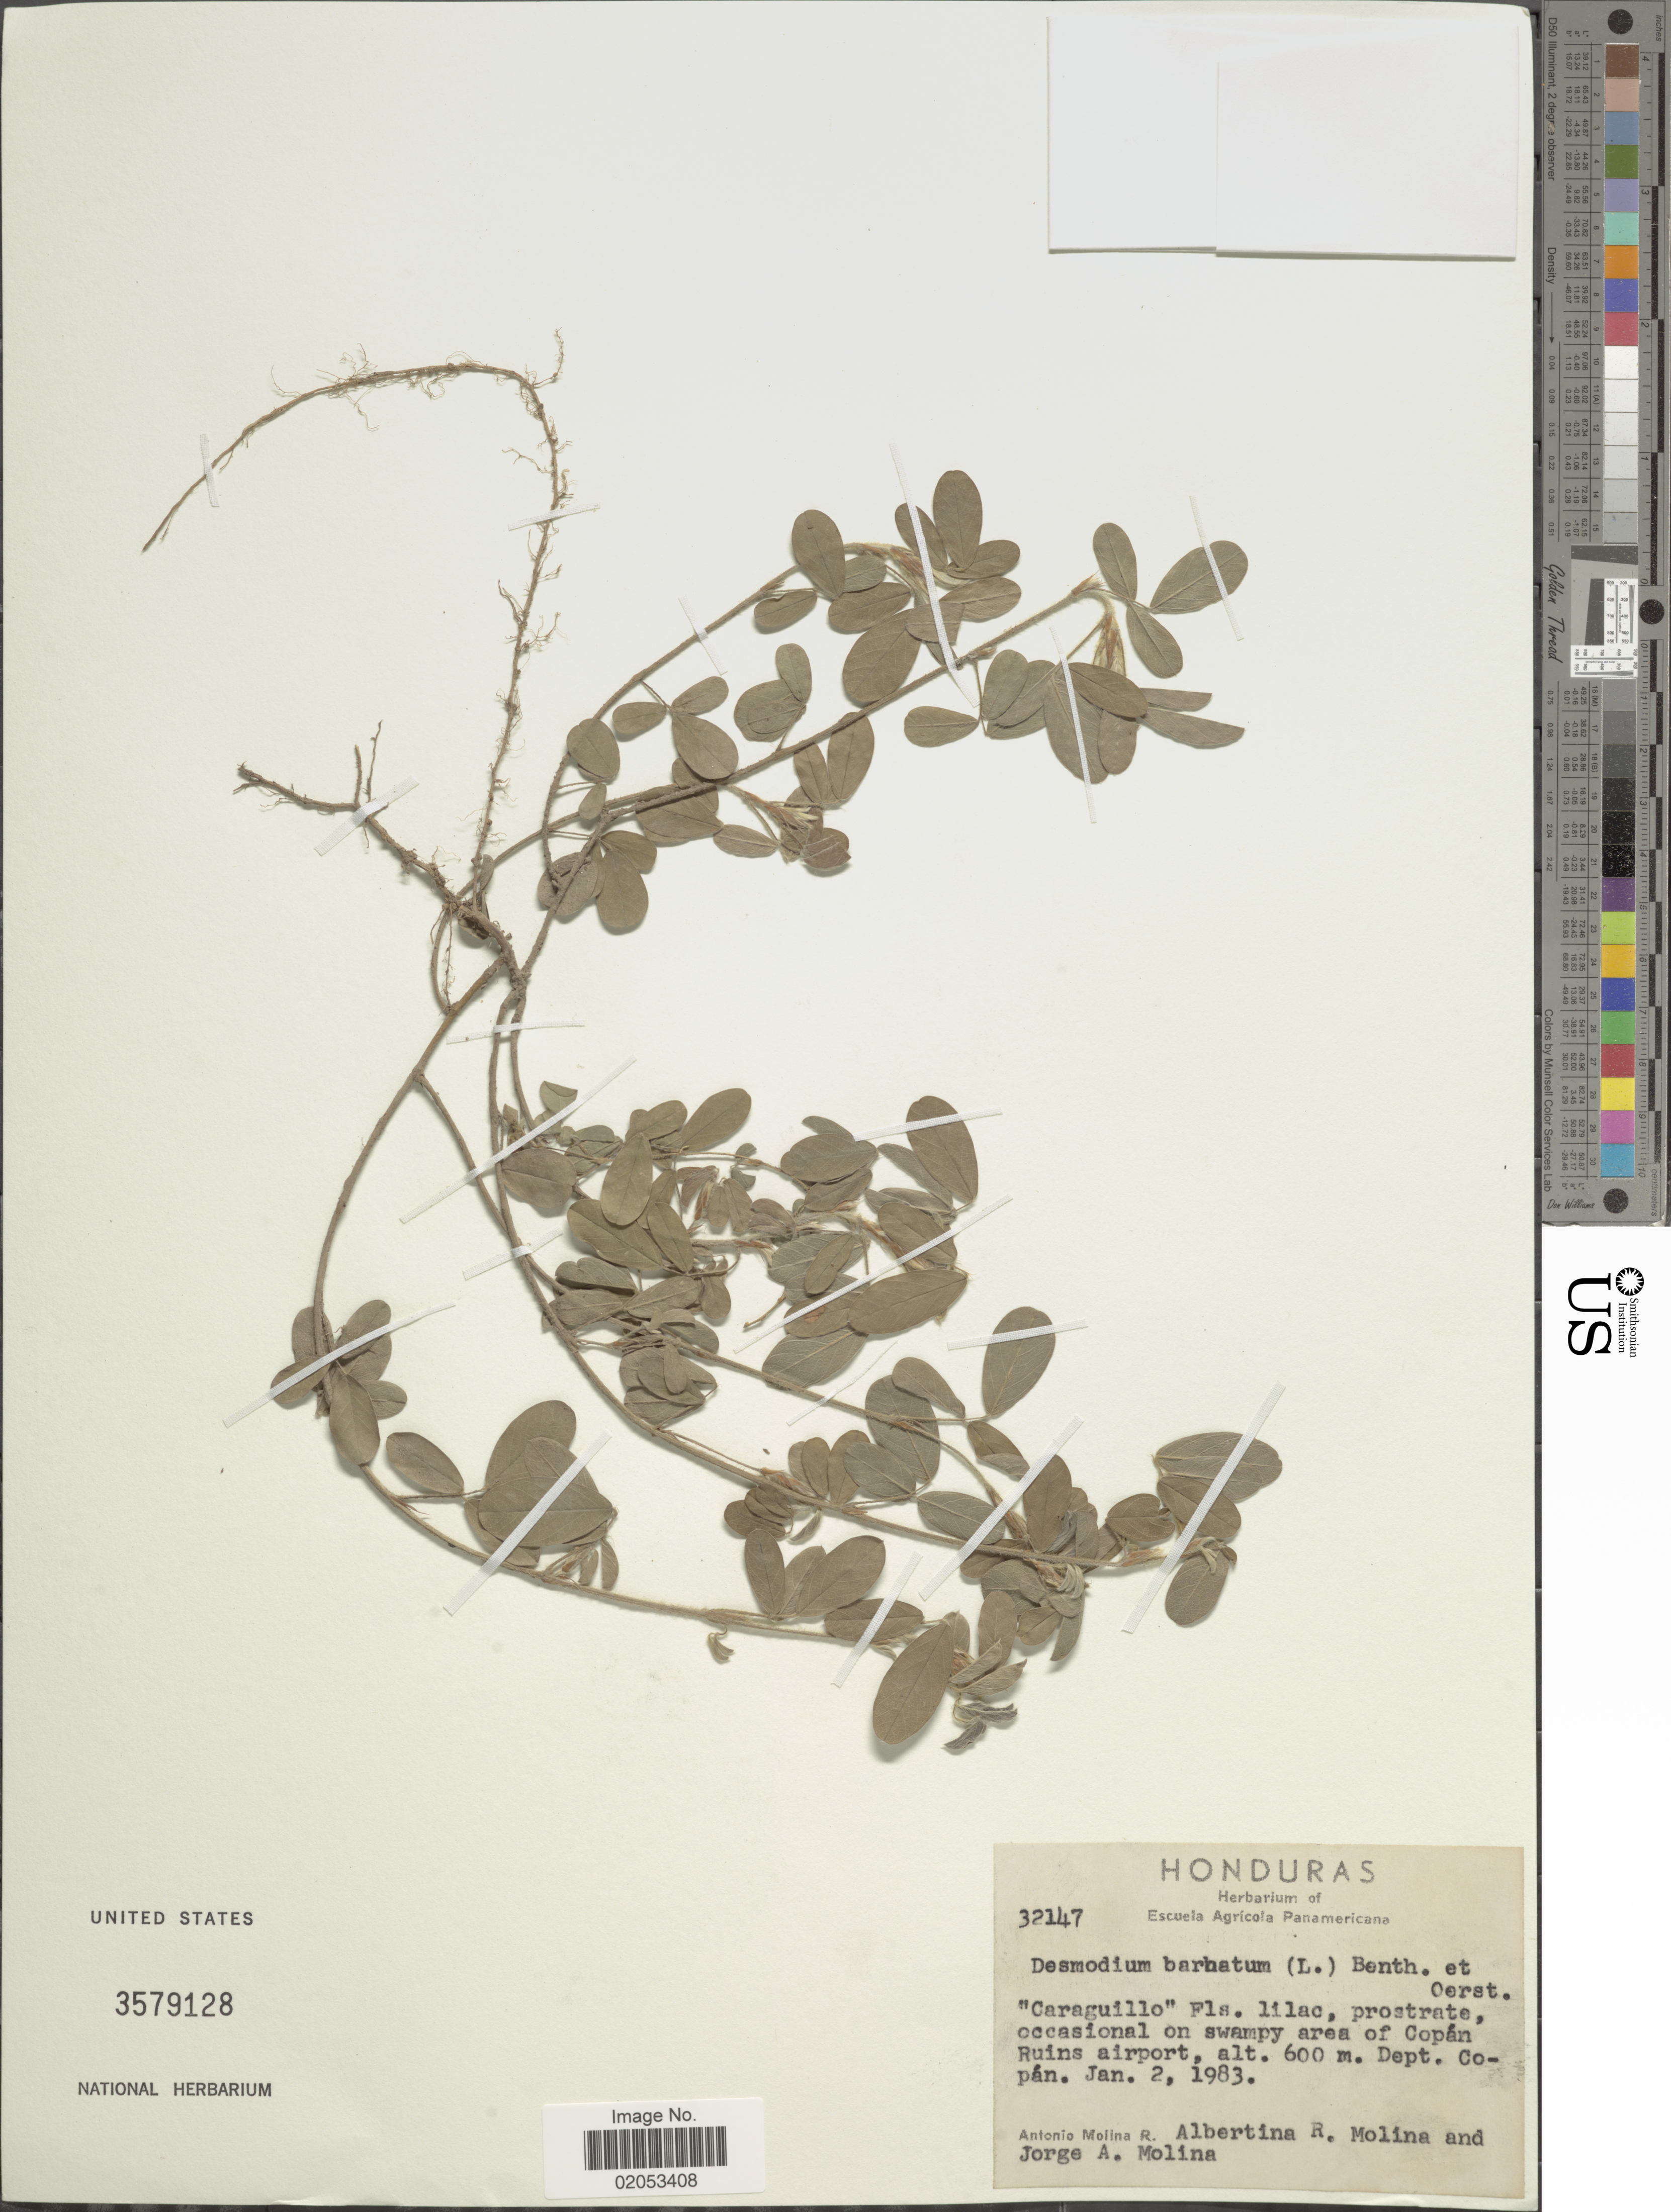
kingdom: Plantae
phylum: Tracheophyta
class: Magnoliopsida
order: Fabales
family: Fabaceae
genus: Grona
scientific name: Grona barbata var. barbata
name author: (L.) H. Ohashi & K. Ohashi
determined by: Strong, Mark T., (BOT), Smithsonian Institution - National Museum of Natural History (UNITED STATES)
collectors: A. Molina R., A. R. Molina & J. A. Molina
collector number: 32147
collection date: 1983-01-02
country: Honduras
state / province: Copán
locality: Occasional on swampy area of Copán Ruins airport, Dept. Copán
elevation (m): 600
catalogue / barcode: US 3579128